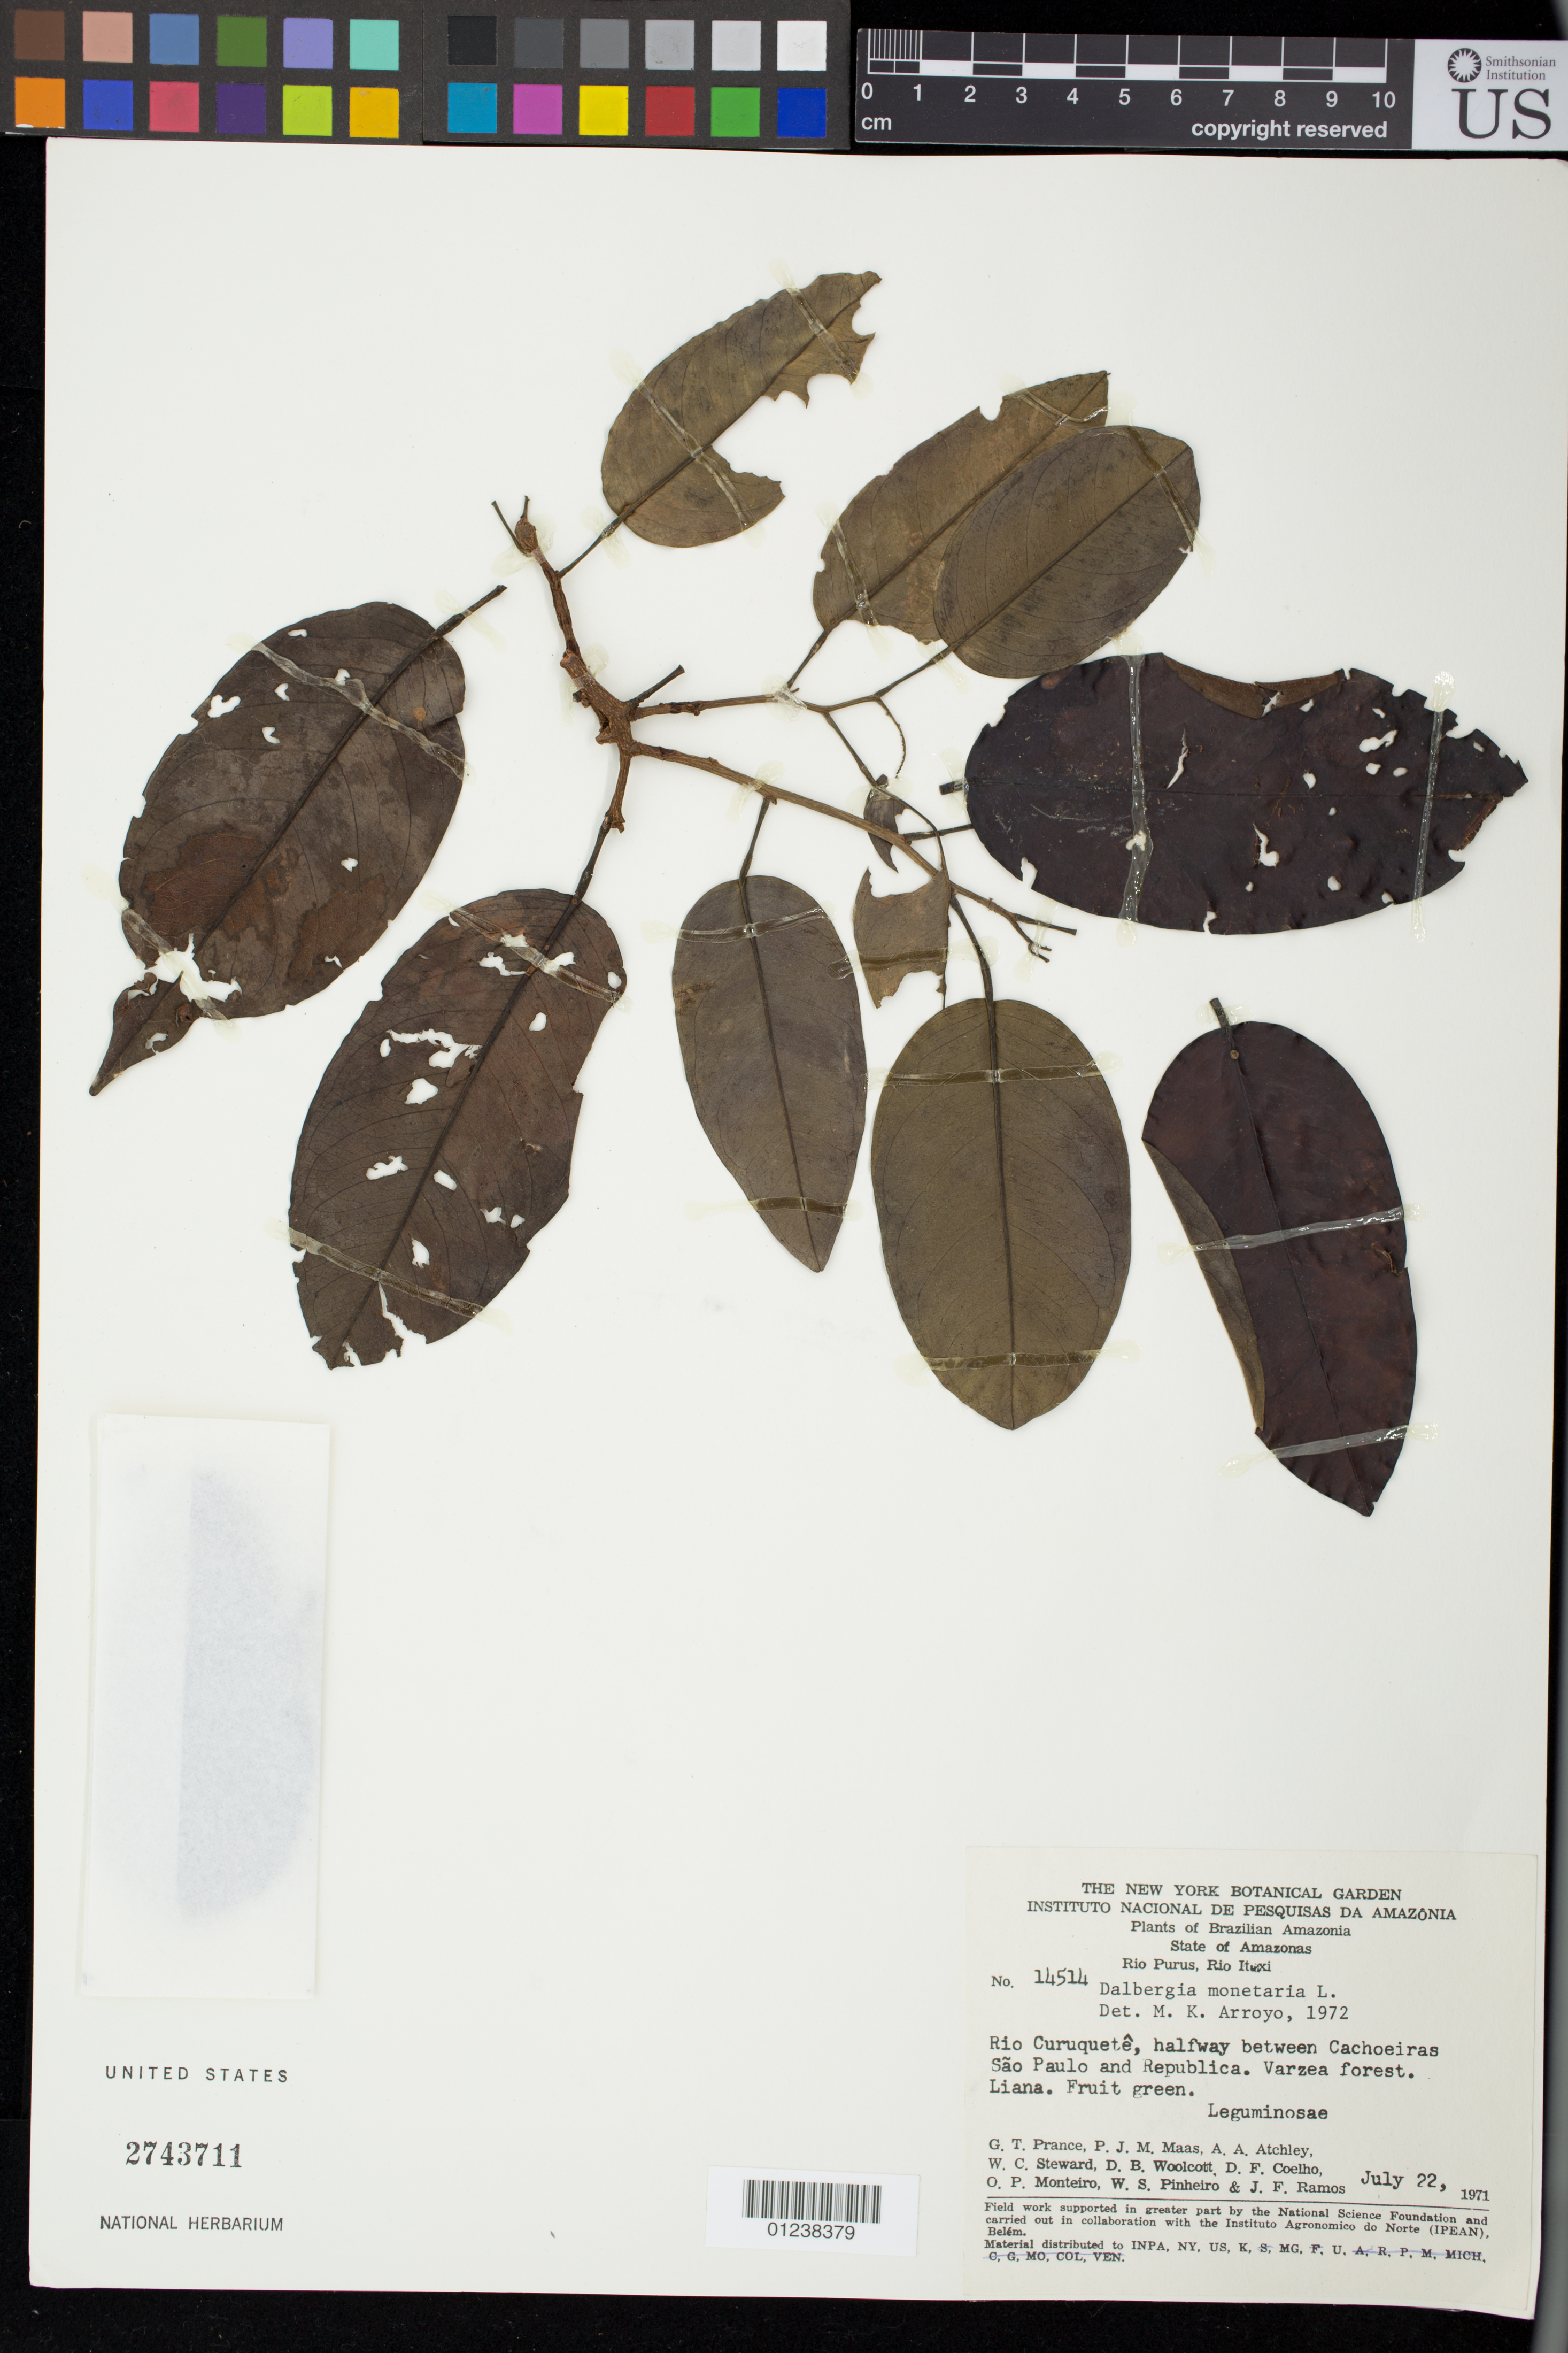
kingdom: Plantae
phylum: Tracheophyta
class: Magnoliopsida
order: Fabales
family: Fabaceae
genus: Dalbergia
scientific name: Dalbergia monetaria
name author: L. f.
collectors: G. T. Prance, P. Maas, A. A. Atchley, W. C. Steward, D. B. Woolcott, D. F. Coêlho, O. P. Monteiro, W. S. Pinheiro & J. F. Ramos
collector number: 14514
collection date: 1971-07-22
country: Brazil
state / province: Amazonas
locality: Rio Curuquete, halfway between Cachoeiras Sao Paulo and Republica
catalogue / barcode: US 2743711